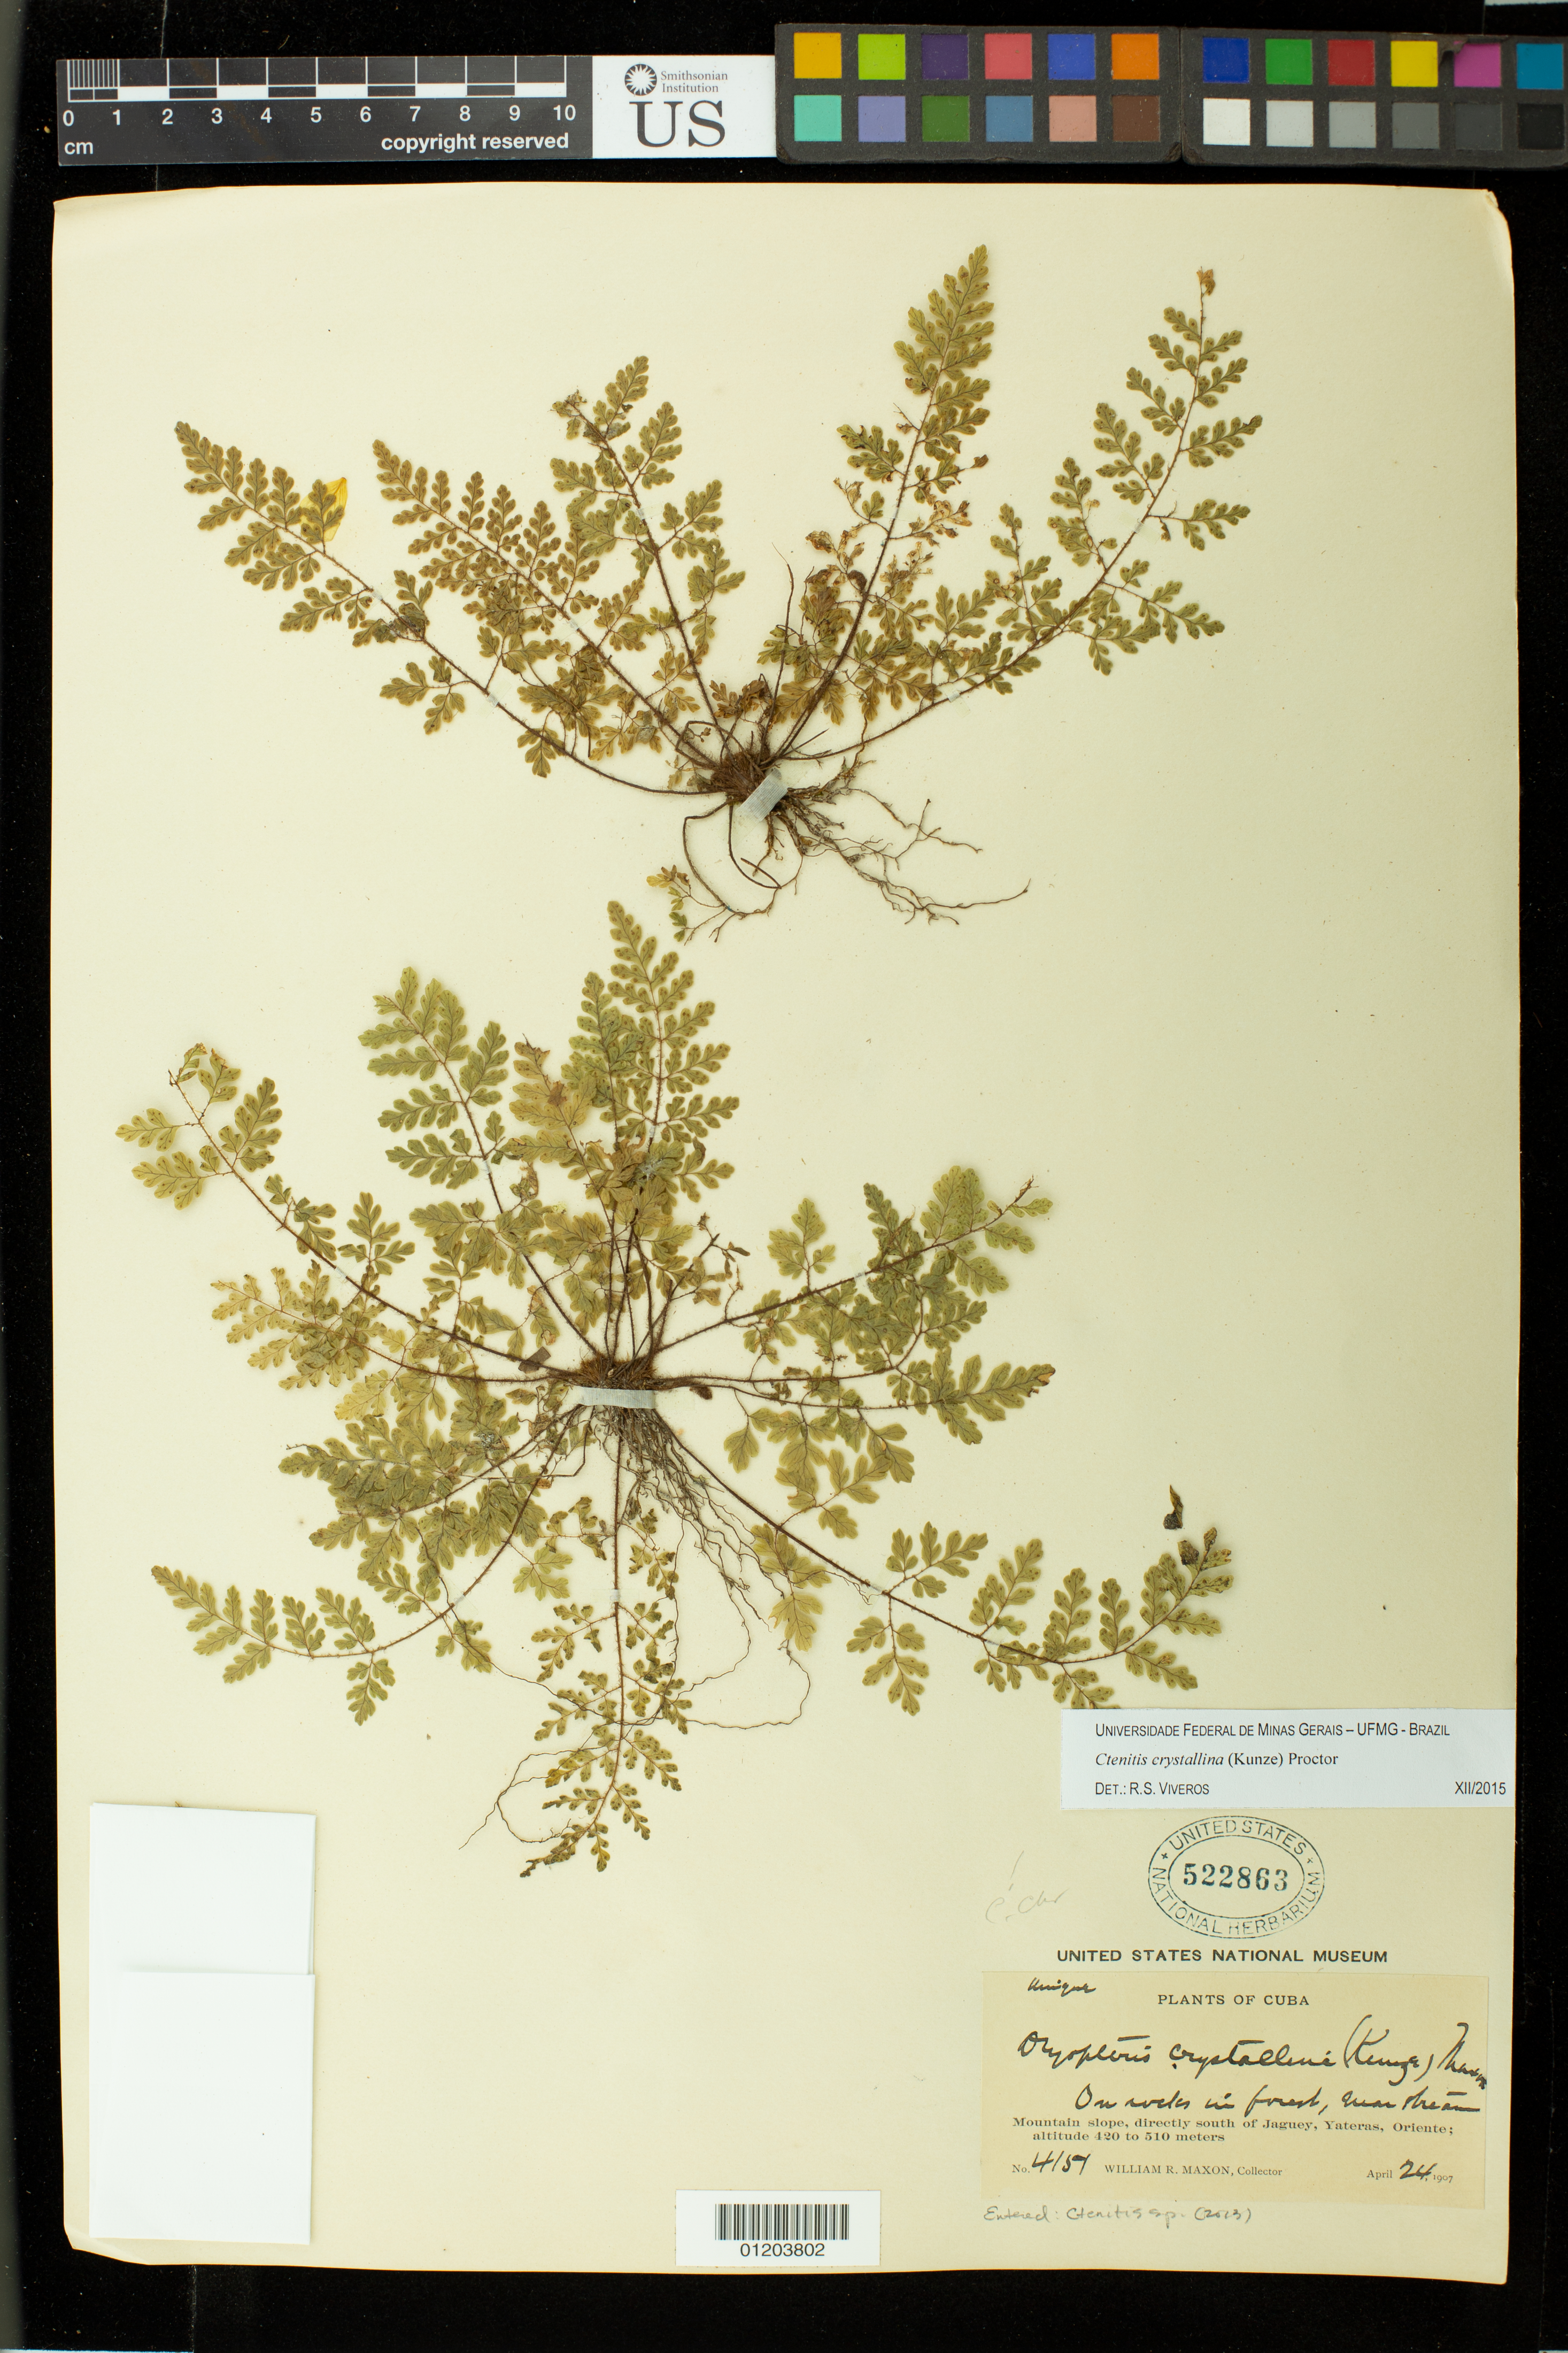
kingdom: Plantae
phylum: Tracheophyta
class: Polypodiopsida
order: Polypodiales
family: Dryopteridaceae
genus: Ctenitis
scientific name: Ctenitis crystallina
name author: (Kunze) Proctor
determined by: Viveros, R. S.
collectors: W. R. Maxon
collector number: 4151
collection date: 1907-04-24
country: Cuba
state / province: Guantanamo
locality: Oriente; directly S of Jaguey, Yateras.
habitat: Mountain slope; on rocks in forest, near stream.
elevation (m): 420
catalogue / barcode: US 522863